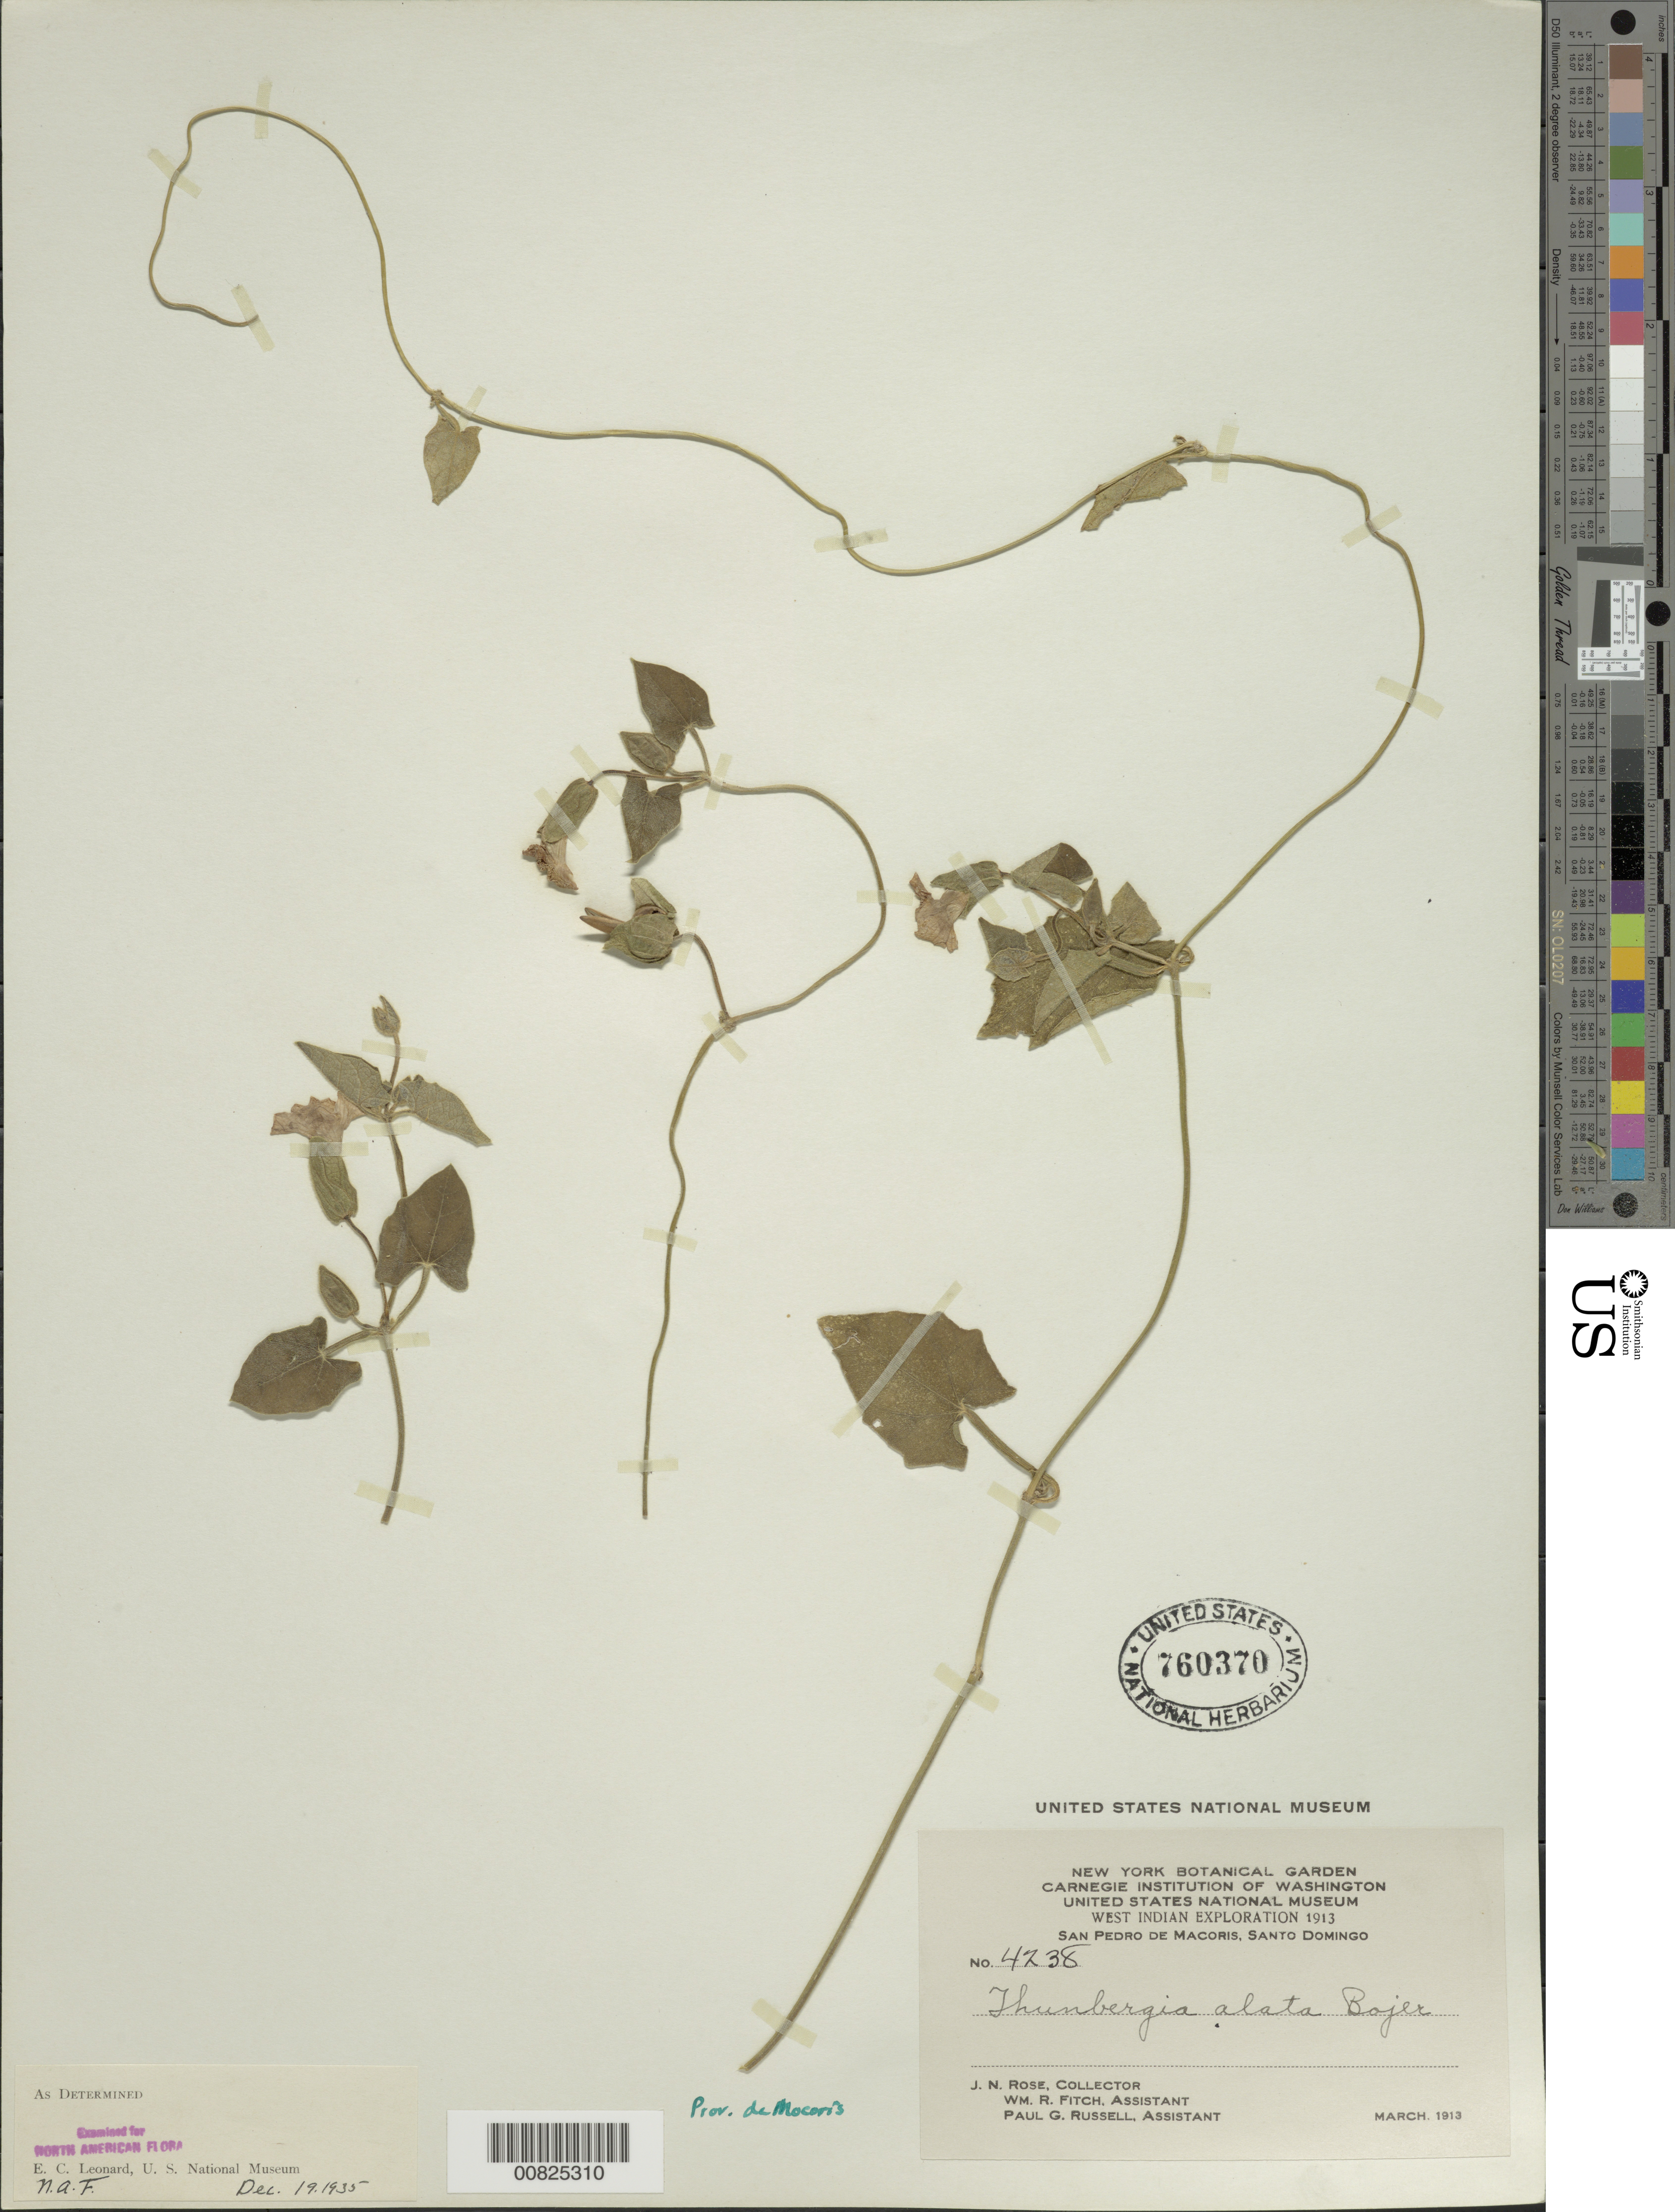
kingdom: Plantae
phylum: Tracheophyta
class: Magnoliopsida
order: Lamiales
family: Acanthaceae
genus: Thunbergia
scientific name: Thunbergia alata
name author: Bojer ex Sims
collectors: J. N. Rose, W. R. Fitch & P. G. Russell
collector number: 4238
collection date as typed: Mar 1913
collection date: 1913-03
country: Dominican Republic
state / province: San Pedro de Macoris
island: Hispaniola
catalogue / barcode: US 760370